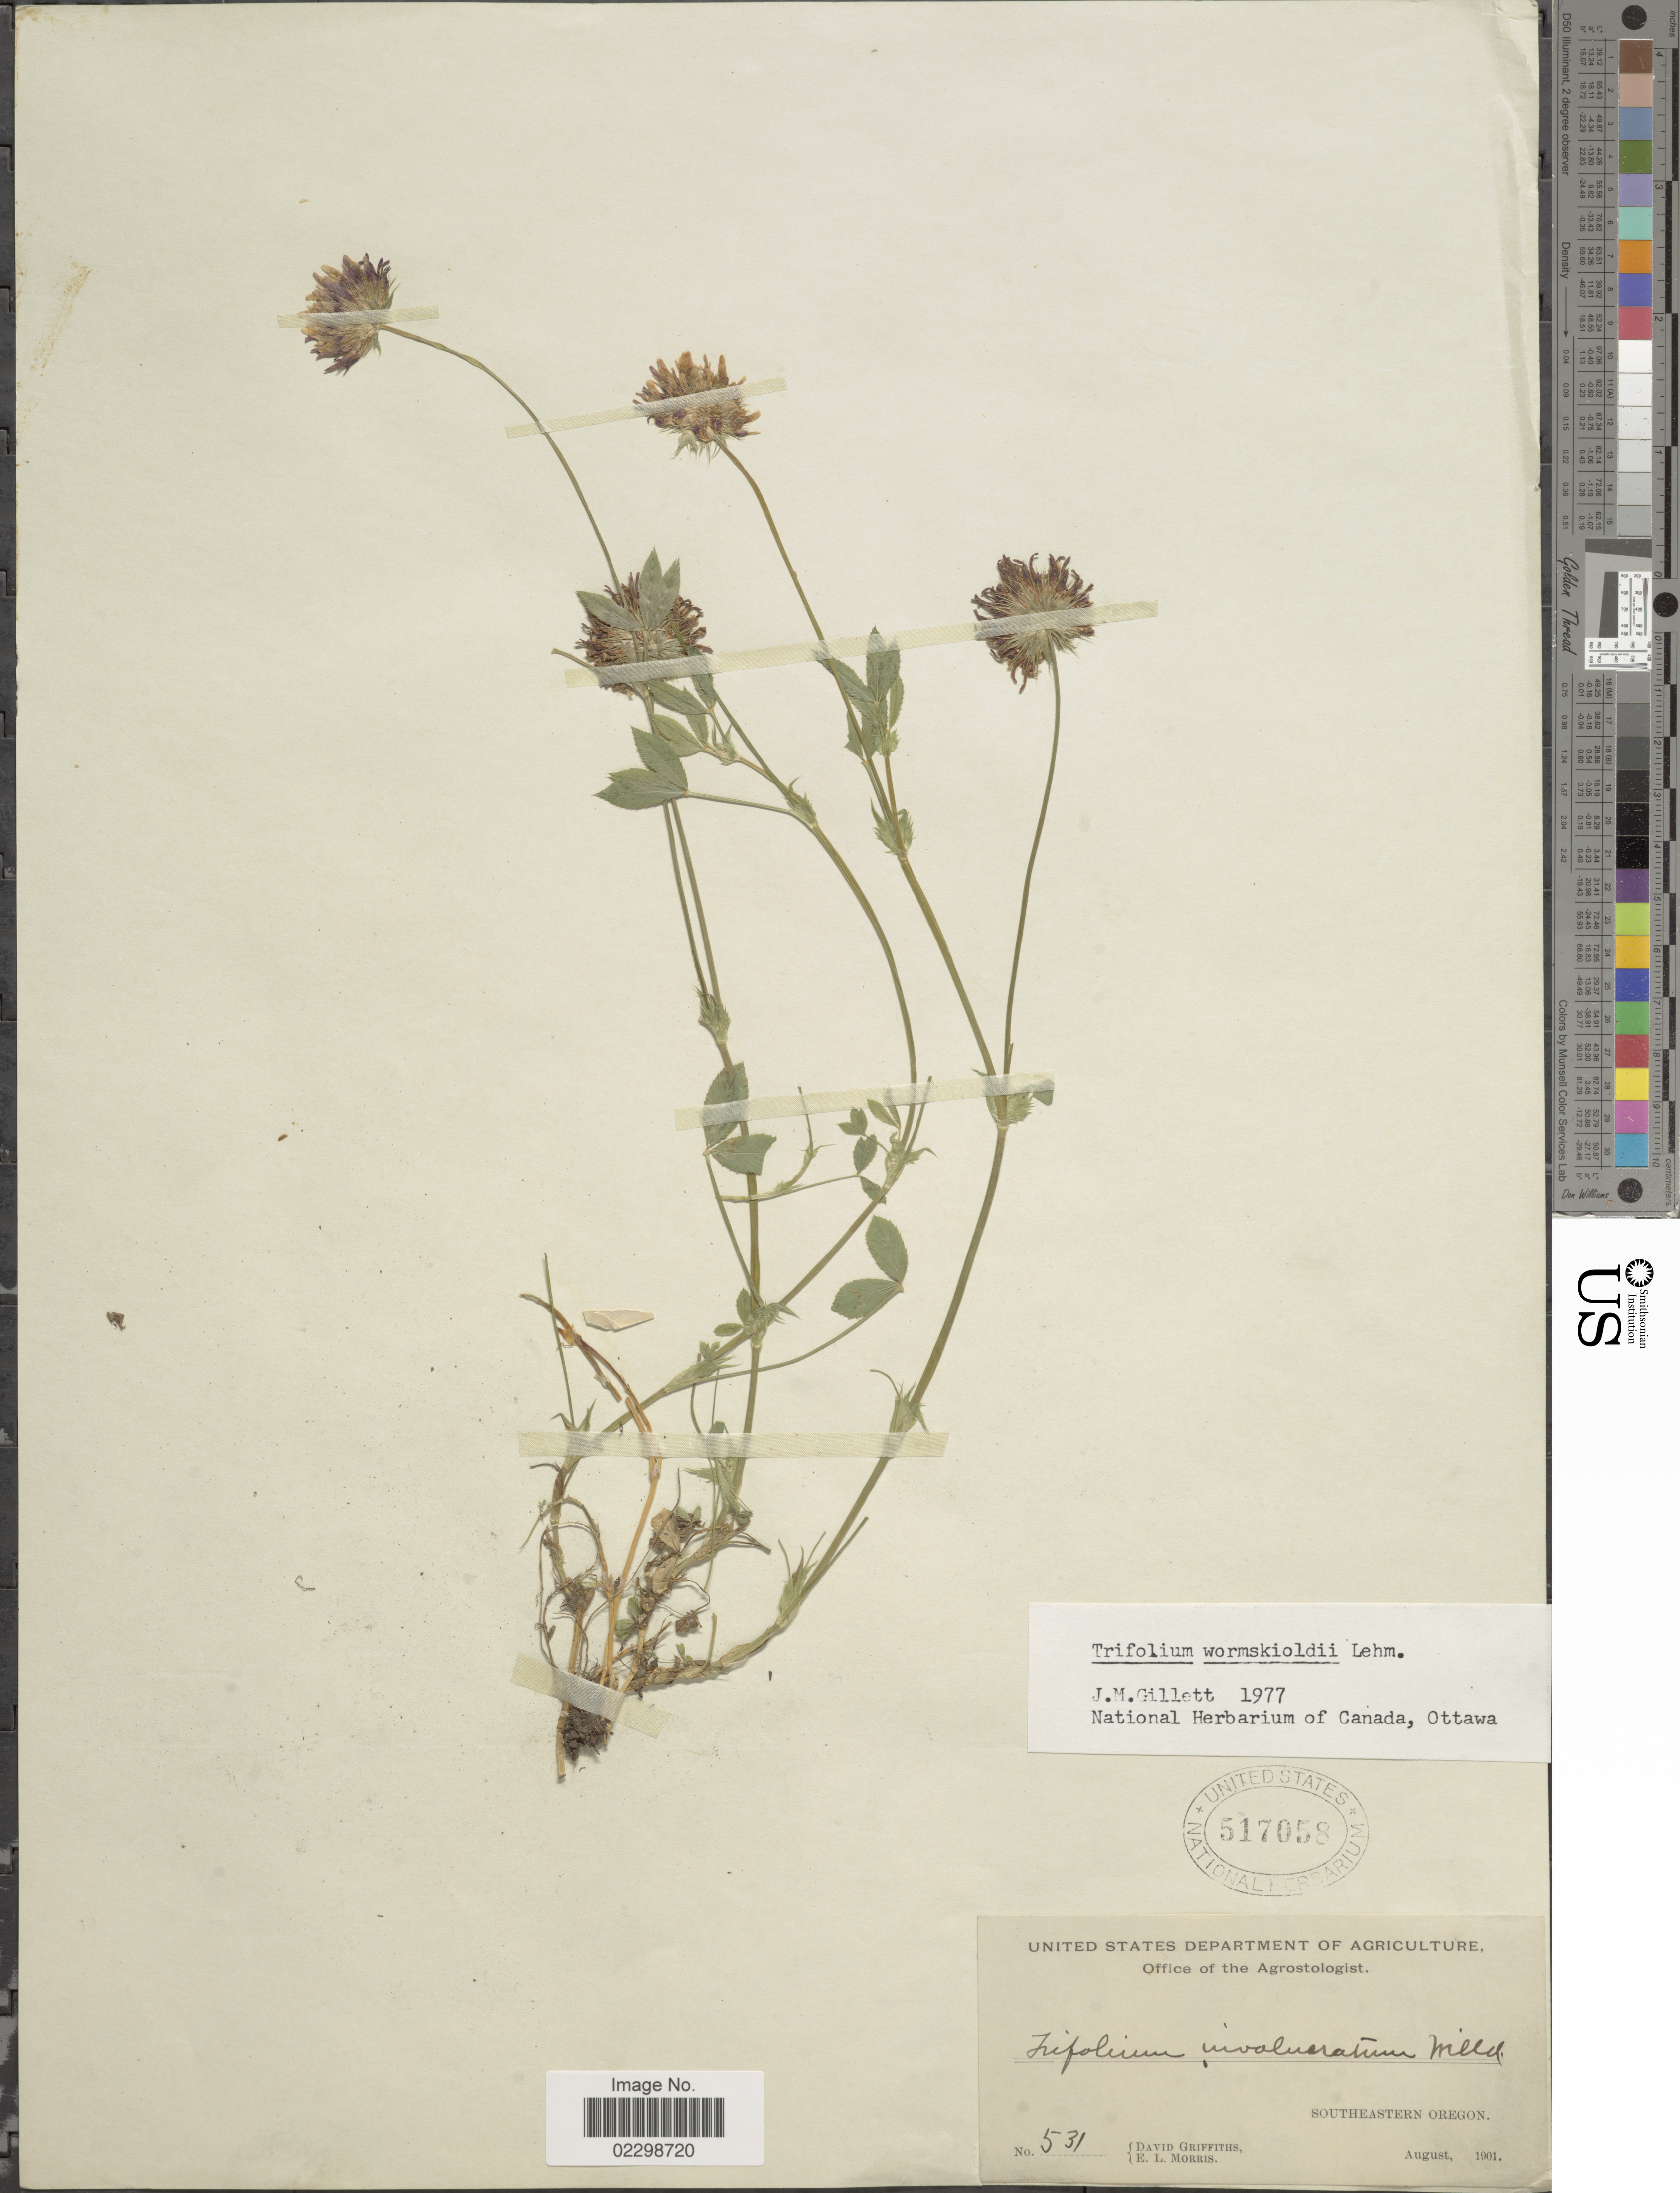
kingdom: Plantae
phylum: Tracheophyta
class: Magnoliopsida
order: Fabales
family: Fabaceae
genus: Trifolium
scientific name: Trifolium wormskioldii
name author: Lehm.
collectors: D. Griffiths & E. Morris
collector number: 531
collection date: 1901-08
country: United States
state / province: Oregon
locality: Southeastern Oregon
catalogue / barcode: US 517058